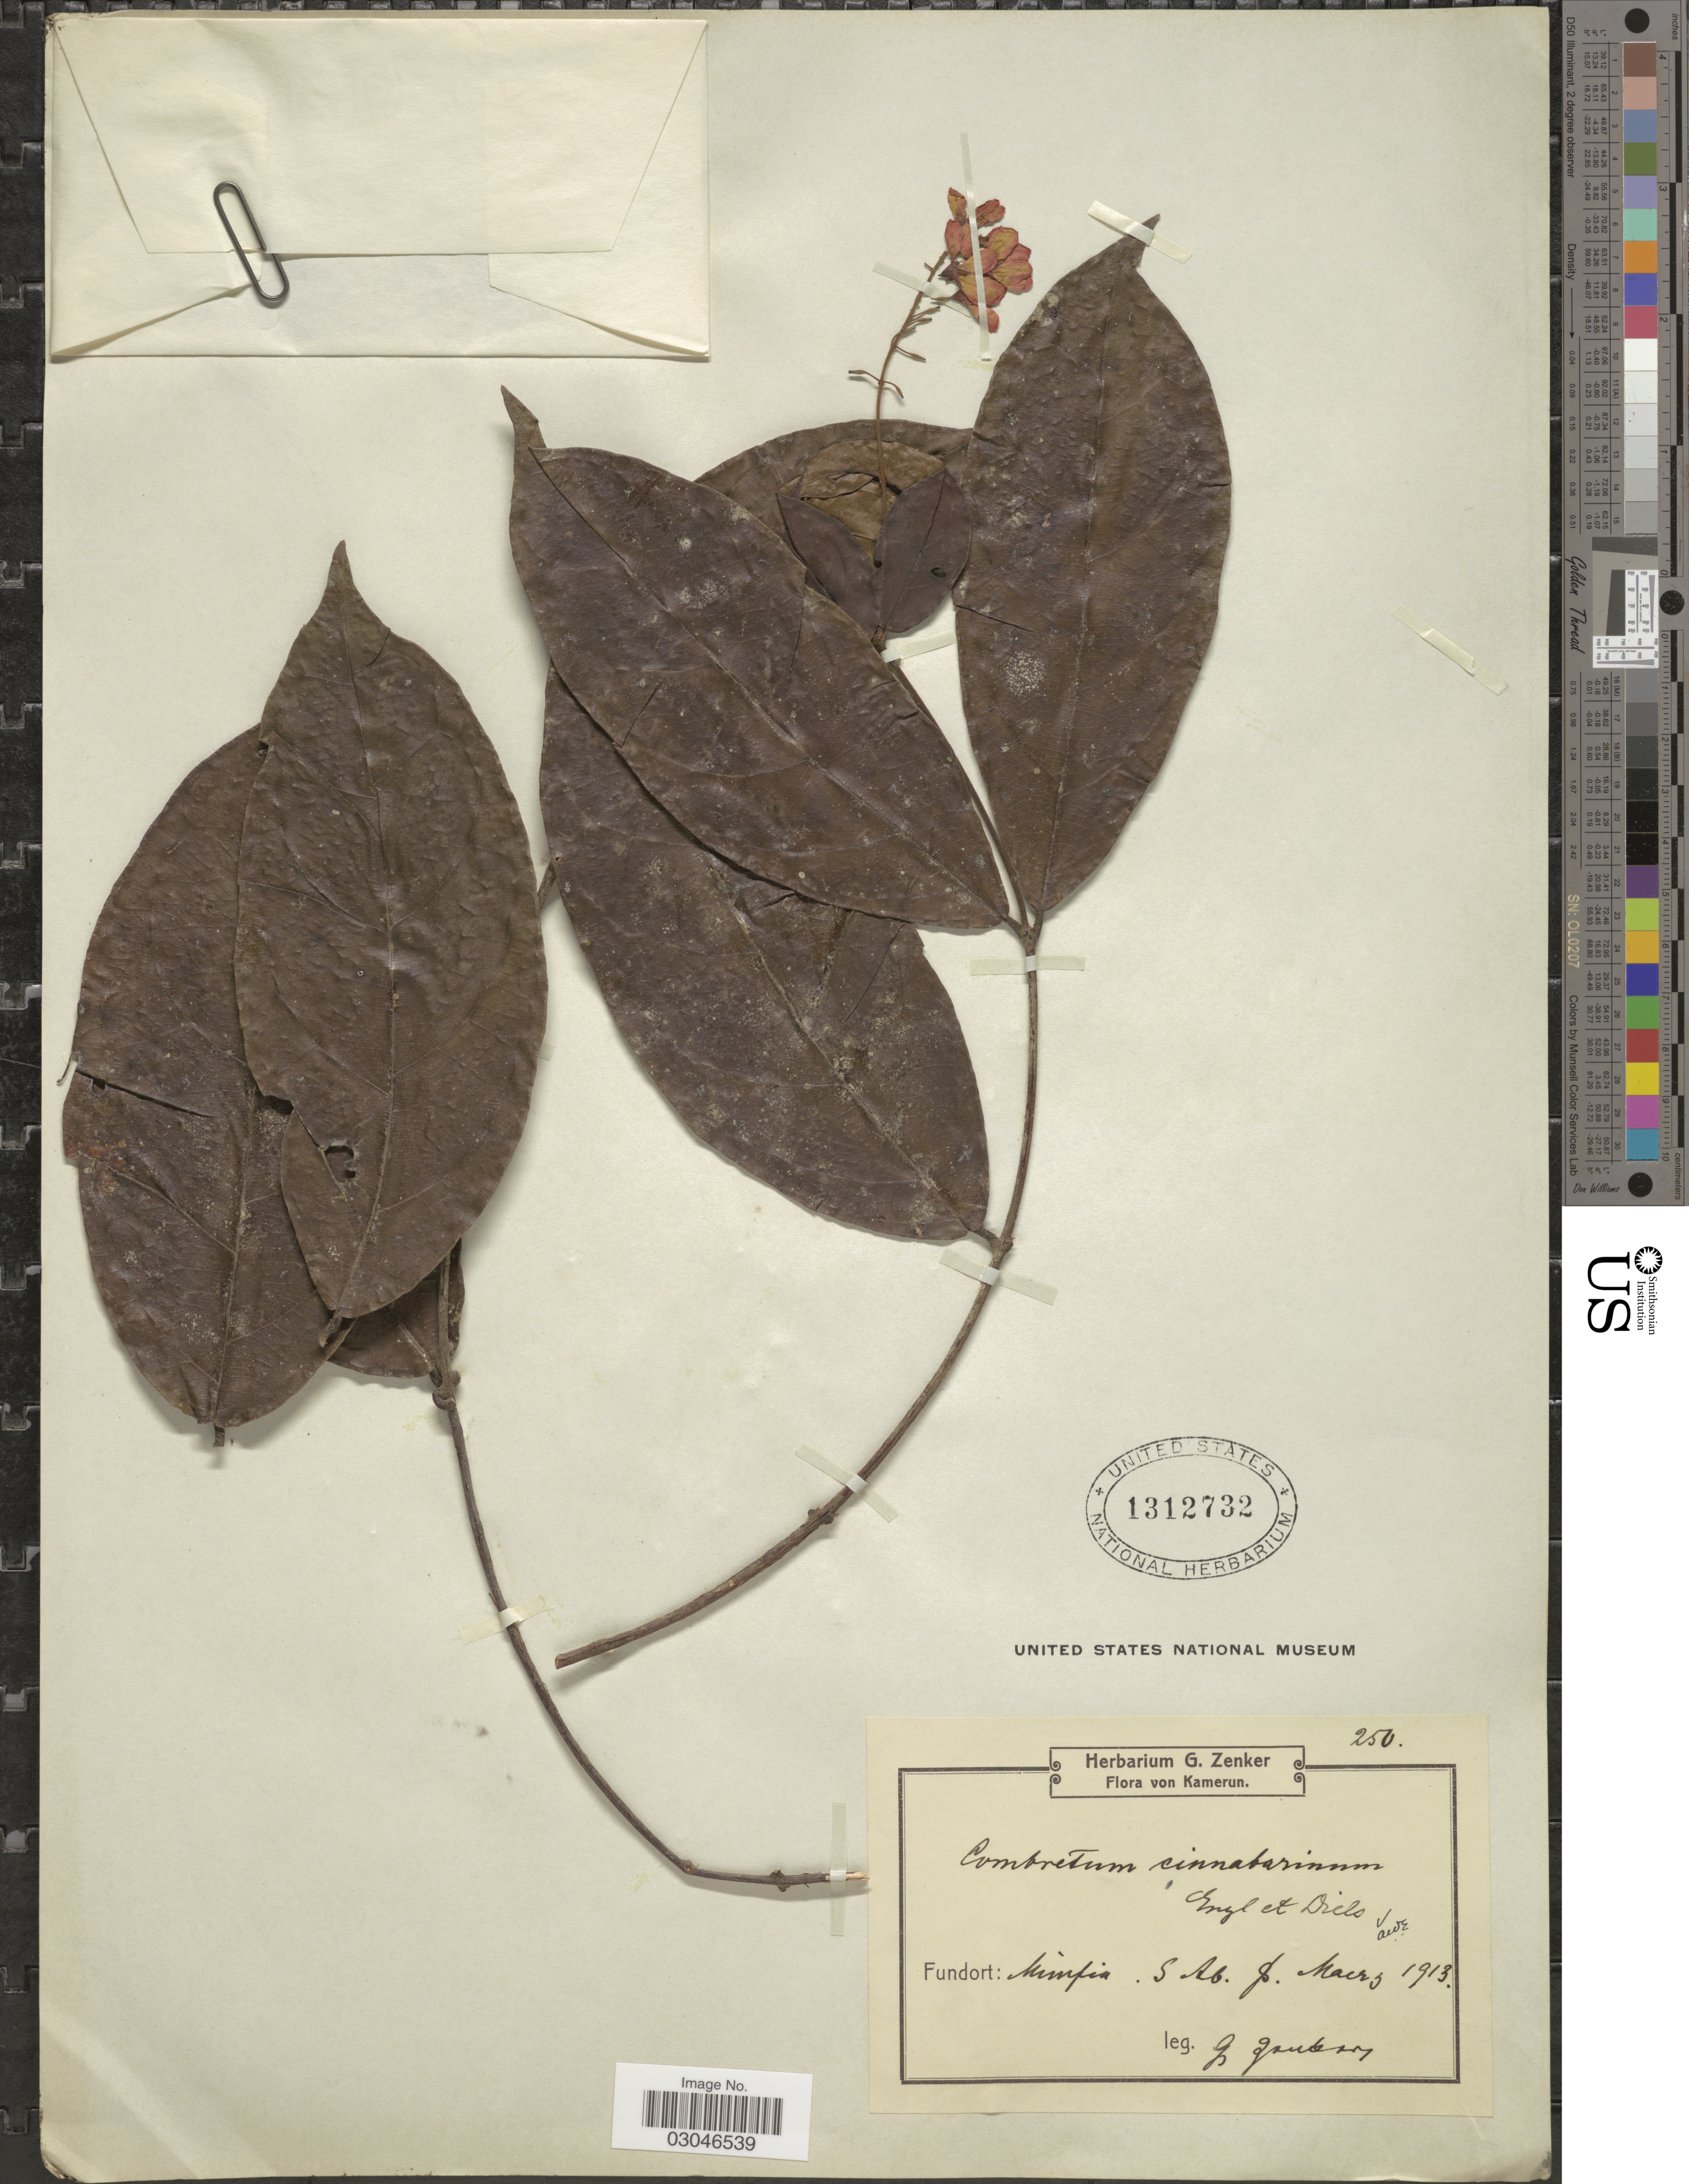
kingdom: Plantae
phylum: Tracheophyta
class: Magnoliopsida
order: Myrtales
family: Combretaceae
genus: Combretum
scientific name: Combretum cinnabarinum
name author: Engl. & Diels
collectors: G. A. Zenker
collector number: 250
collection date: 1913-03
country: Cameroon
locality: Kamerun. Mimfia. S Ab.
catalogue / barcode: US 1312732